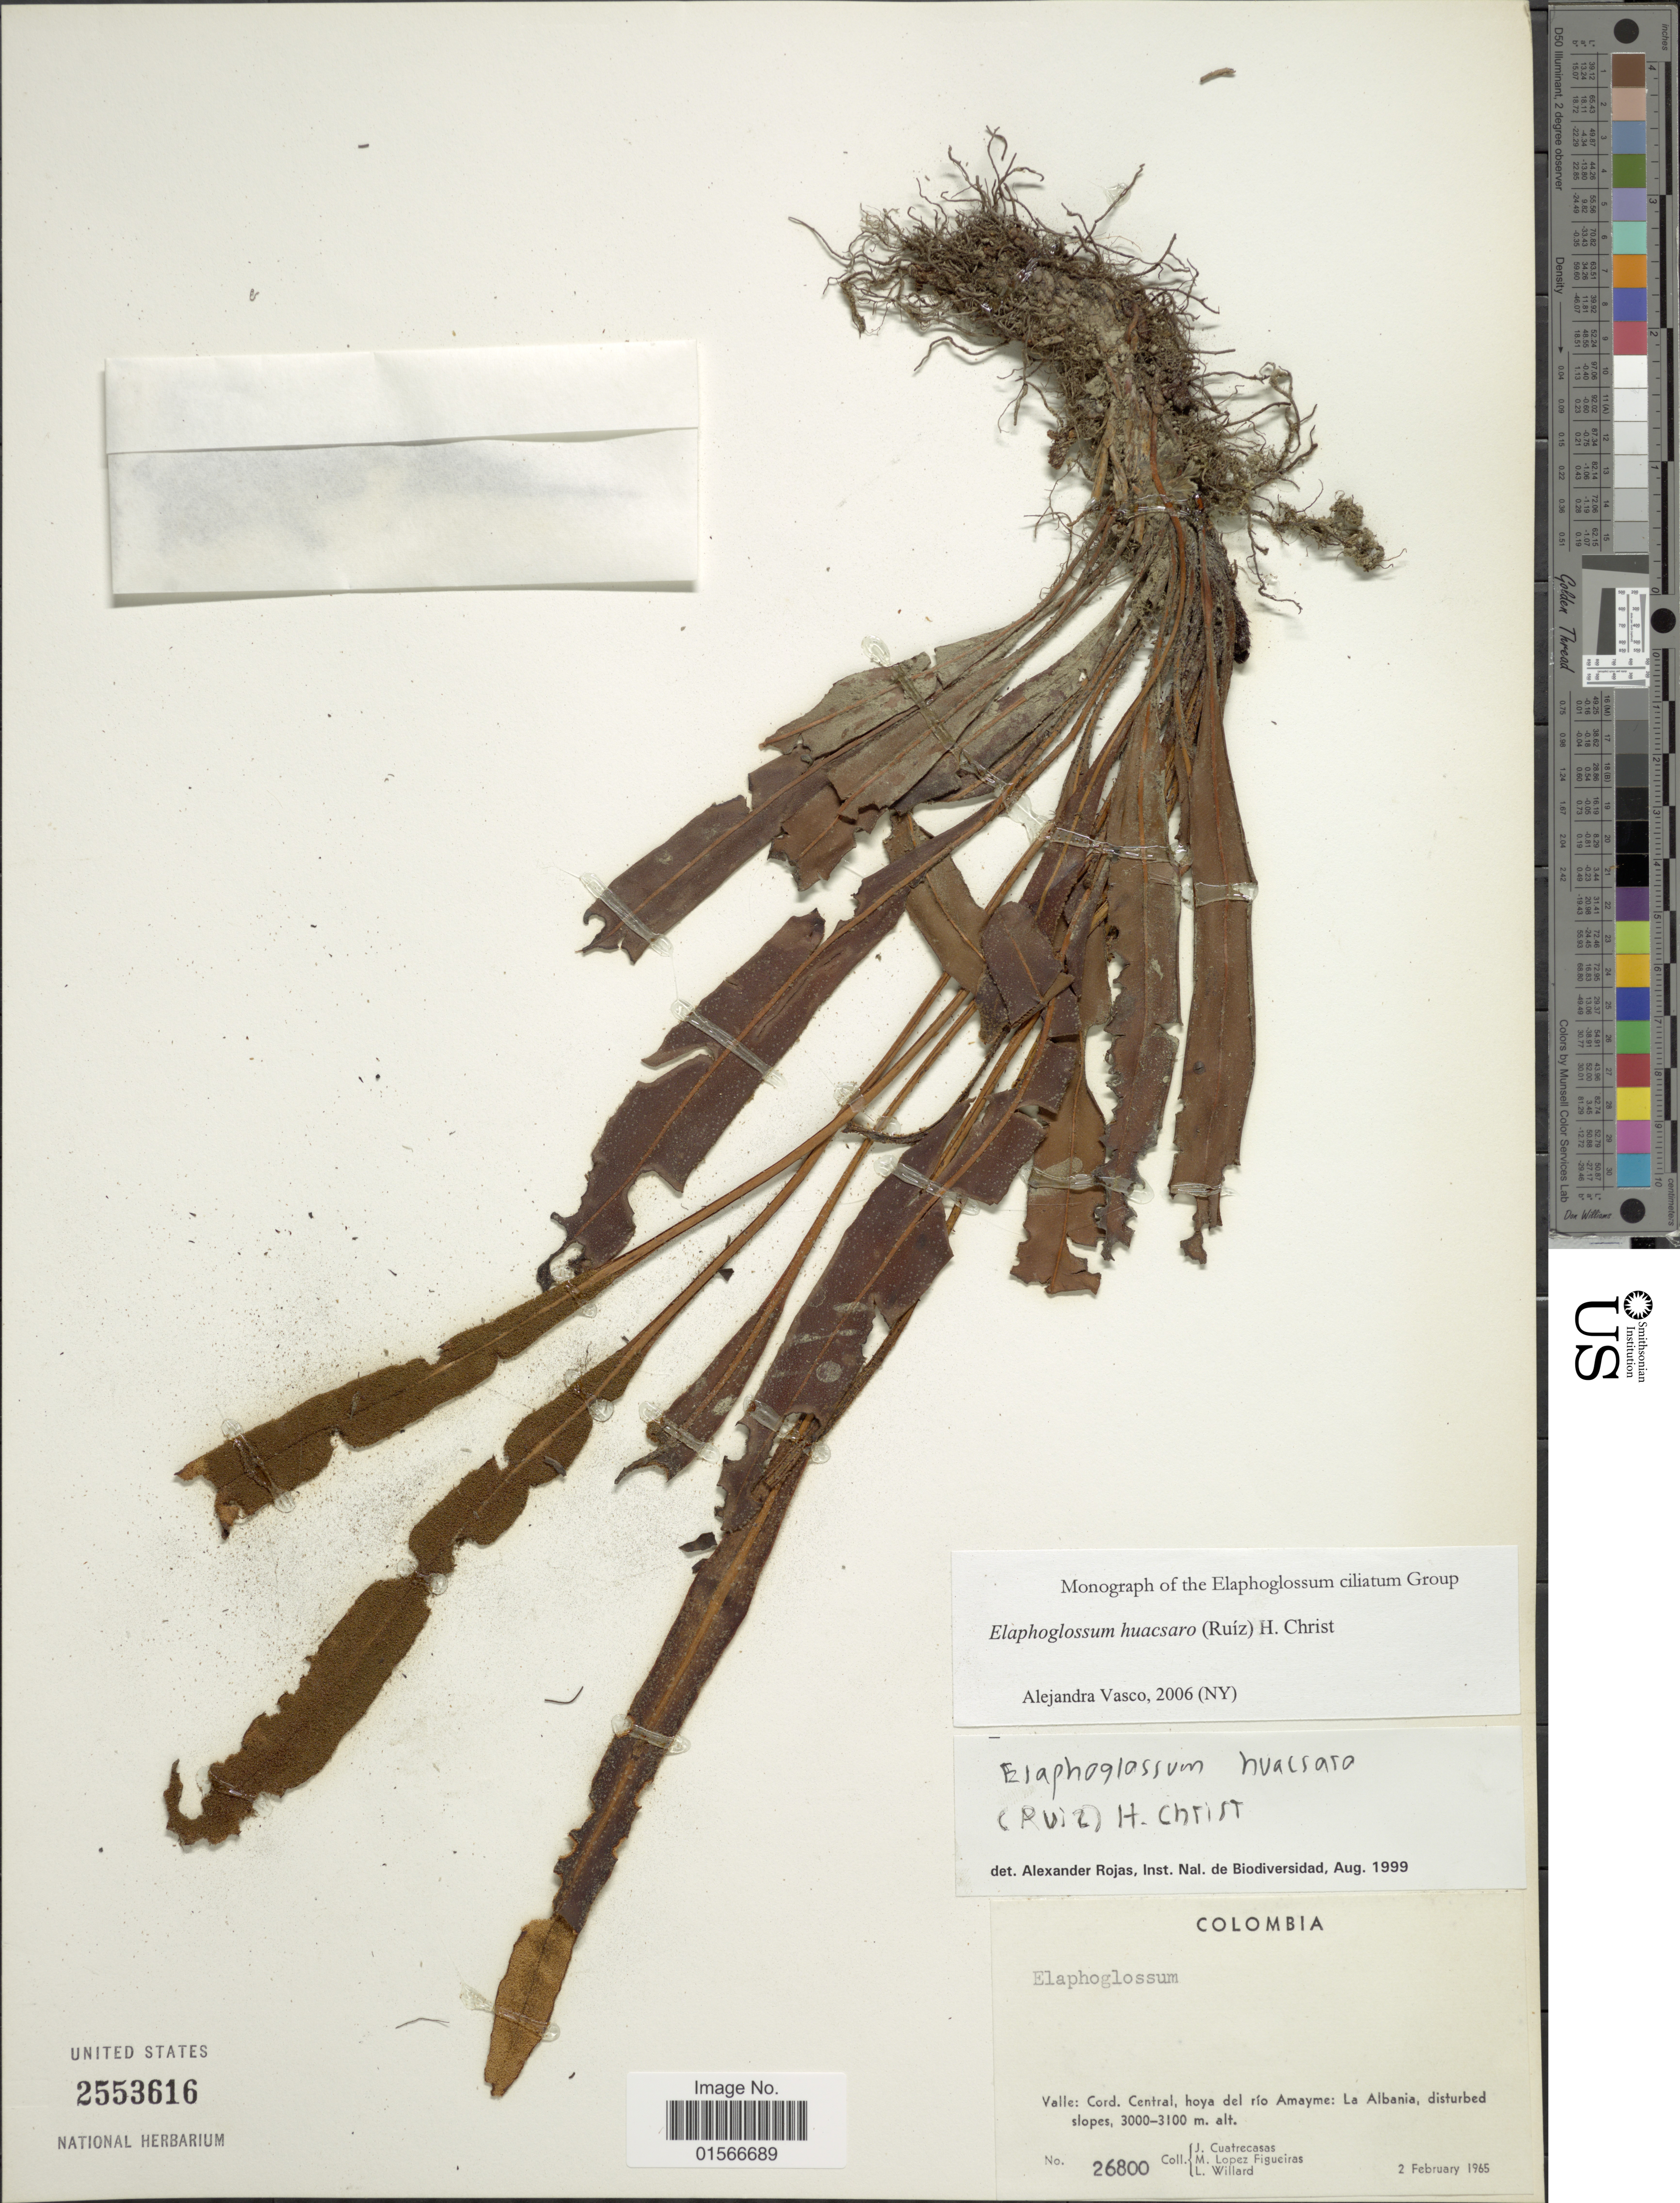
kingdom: Plantae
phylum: Tracheophyta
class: Polypodiopsida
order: Polypodiales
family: Dryopteridaceae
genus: Elaphoglossum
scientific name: Elaphoglossum huacsaro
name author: (Ruiz) Christ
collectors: J. Cuatrecasas, M. López Figueiras & L. Willard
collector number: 26800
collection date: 1965-02-02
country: Colombia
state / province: Valle del Cauca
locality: Valle: Cprd. Central, hoya del río Amayme: La Albania, disturbed slopes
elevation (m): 3000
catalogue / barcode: US 2553616